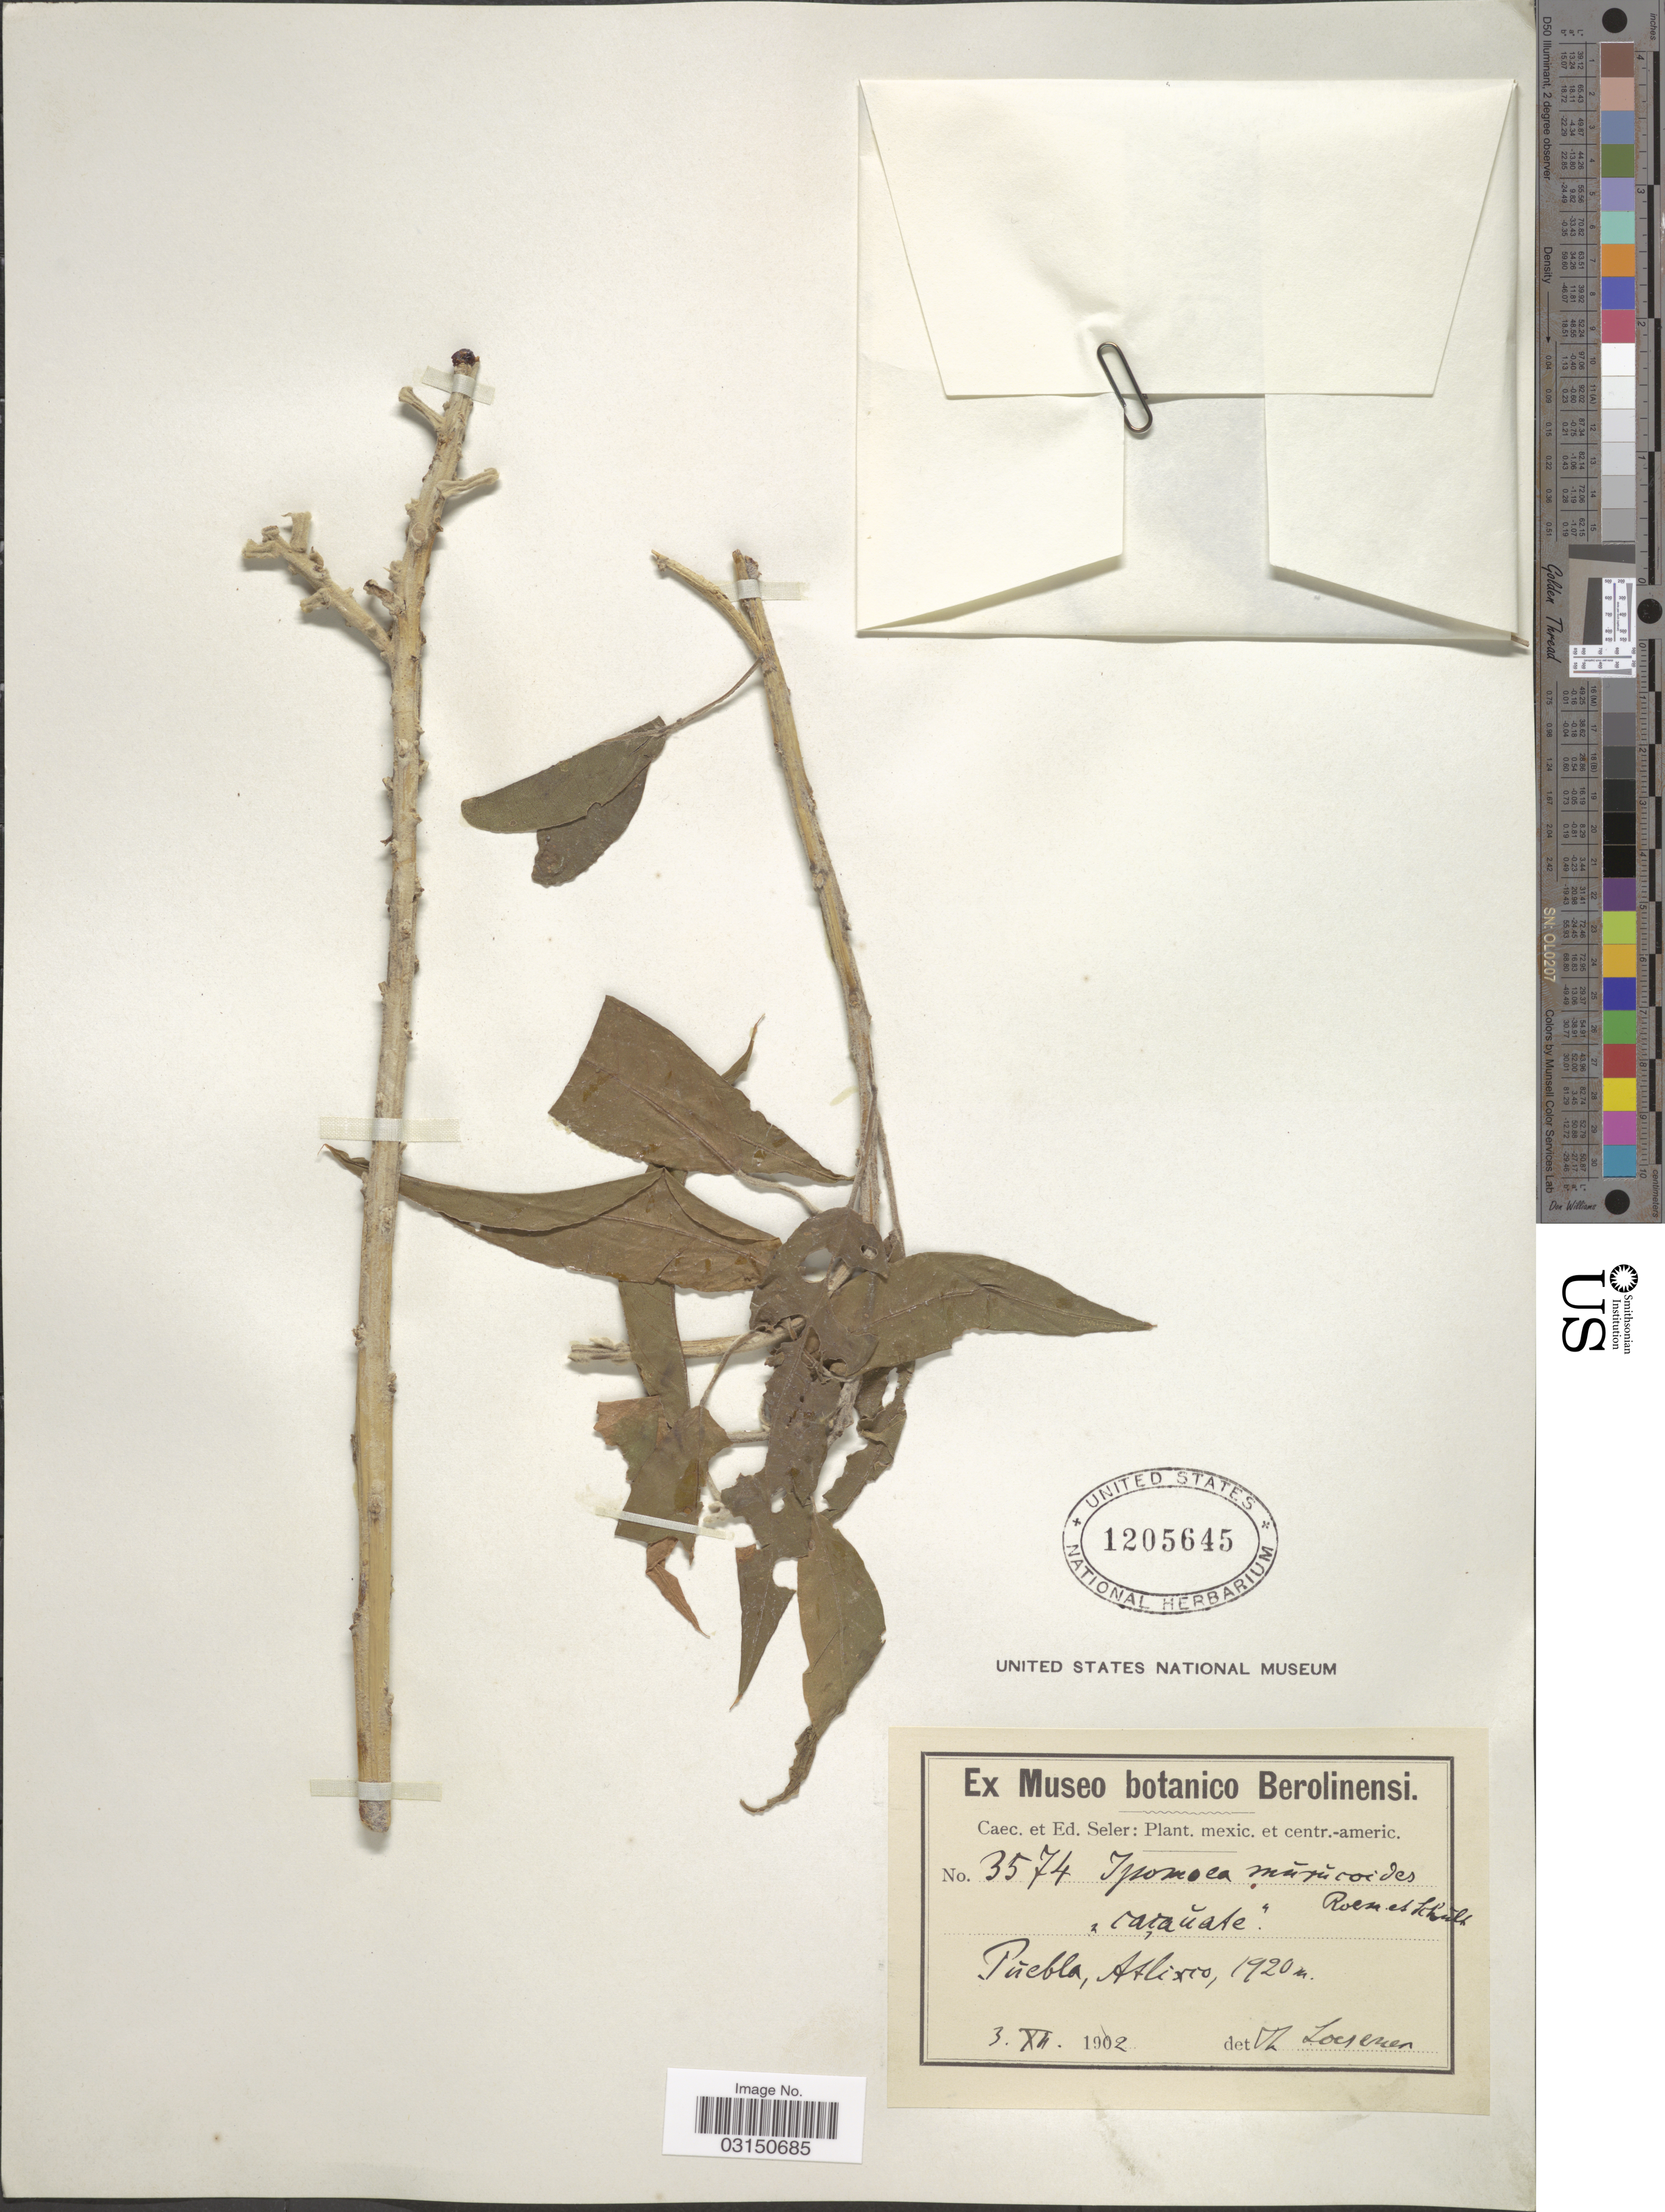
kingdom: Plantae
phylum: Tracheophyta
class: Magnoliopsida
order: Solanales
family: Convolvulaceae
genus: Ipomoea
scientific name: Ipomoea murucoides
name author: Roem. & Schult.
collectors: ex Caec. et Ed Seler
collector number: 3574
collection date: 1902-12-03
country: Mexico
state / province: Puebla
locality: Atlixco.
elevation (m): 1920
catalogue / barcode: US 1205645